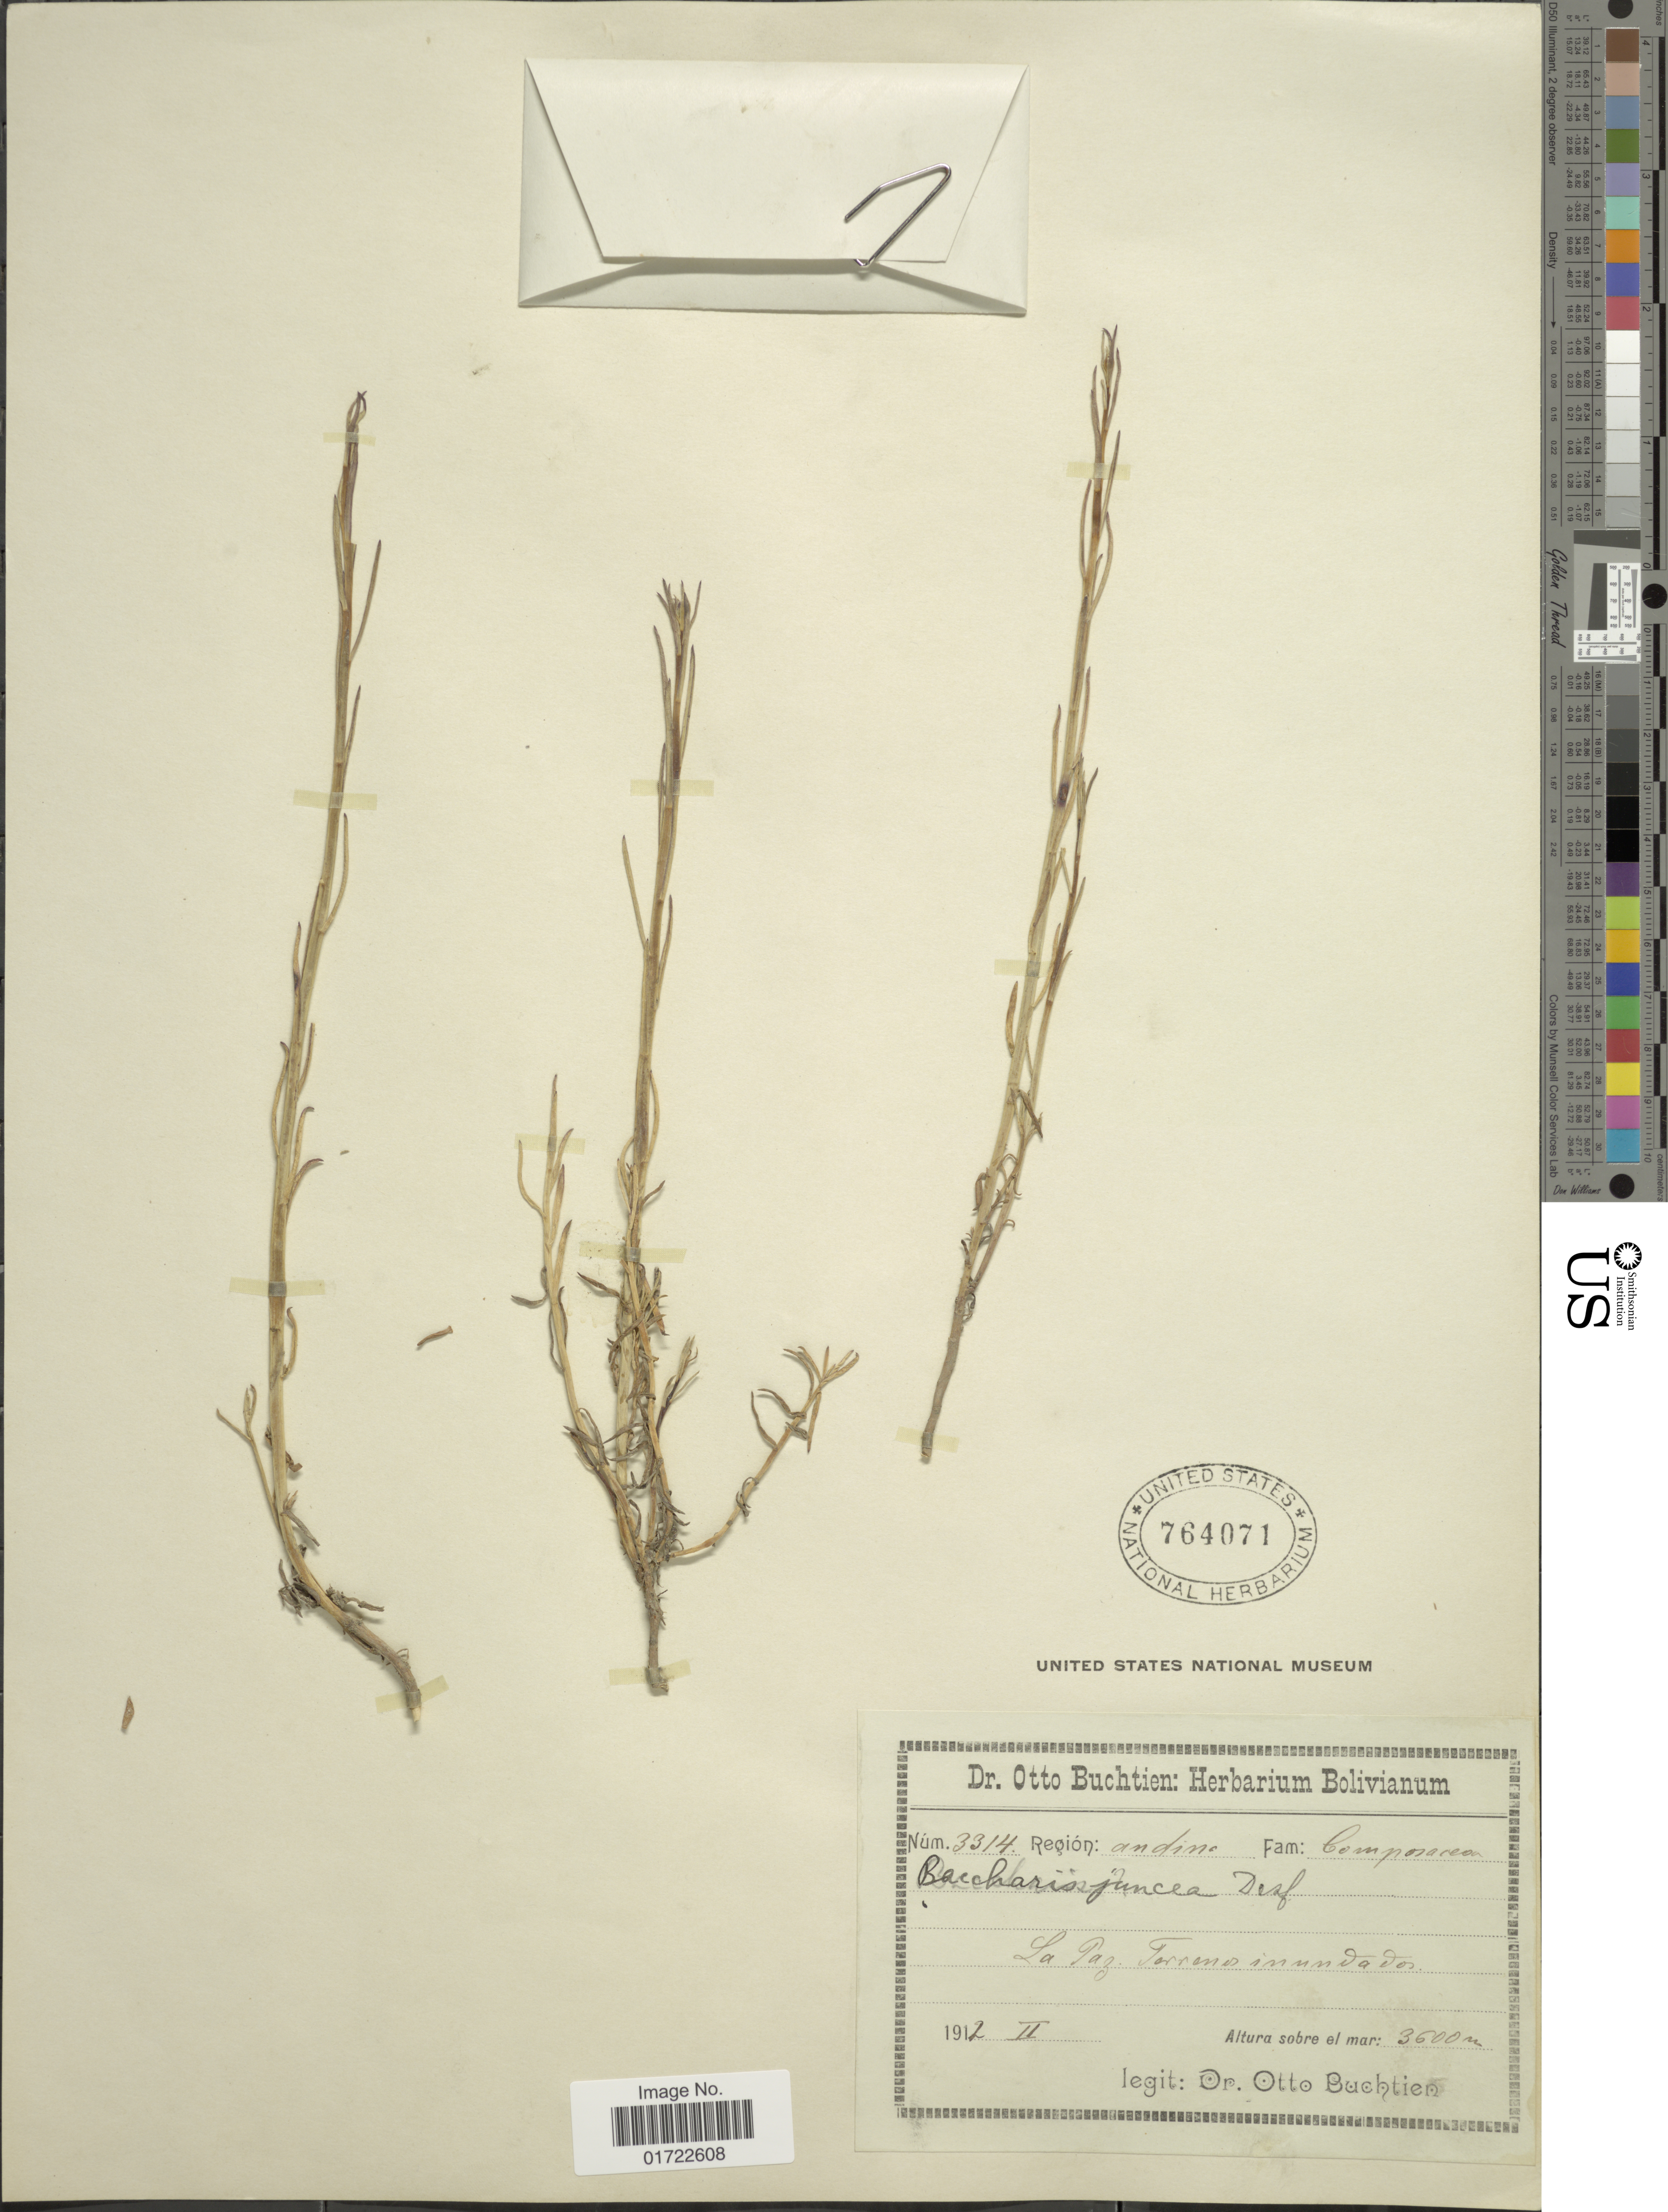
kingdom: Plantae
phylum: Tracheophyta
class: Magnoliopsida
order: Asterales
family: Asteraceae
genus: Baccharis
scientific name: Baccharis latifolia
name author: (Ruiz & Pav.) Pers.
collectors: O. Buchtien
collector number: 3314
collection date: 1912-02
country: Bolivia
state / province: La Paz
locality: Region: Andino,Terrenos inundadas (Flooded land)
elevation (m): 3600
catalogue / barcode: US 764071